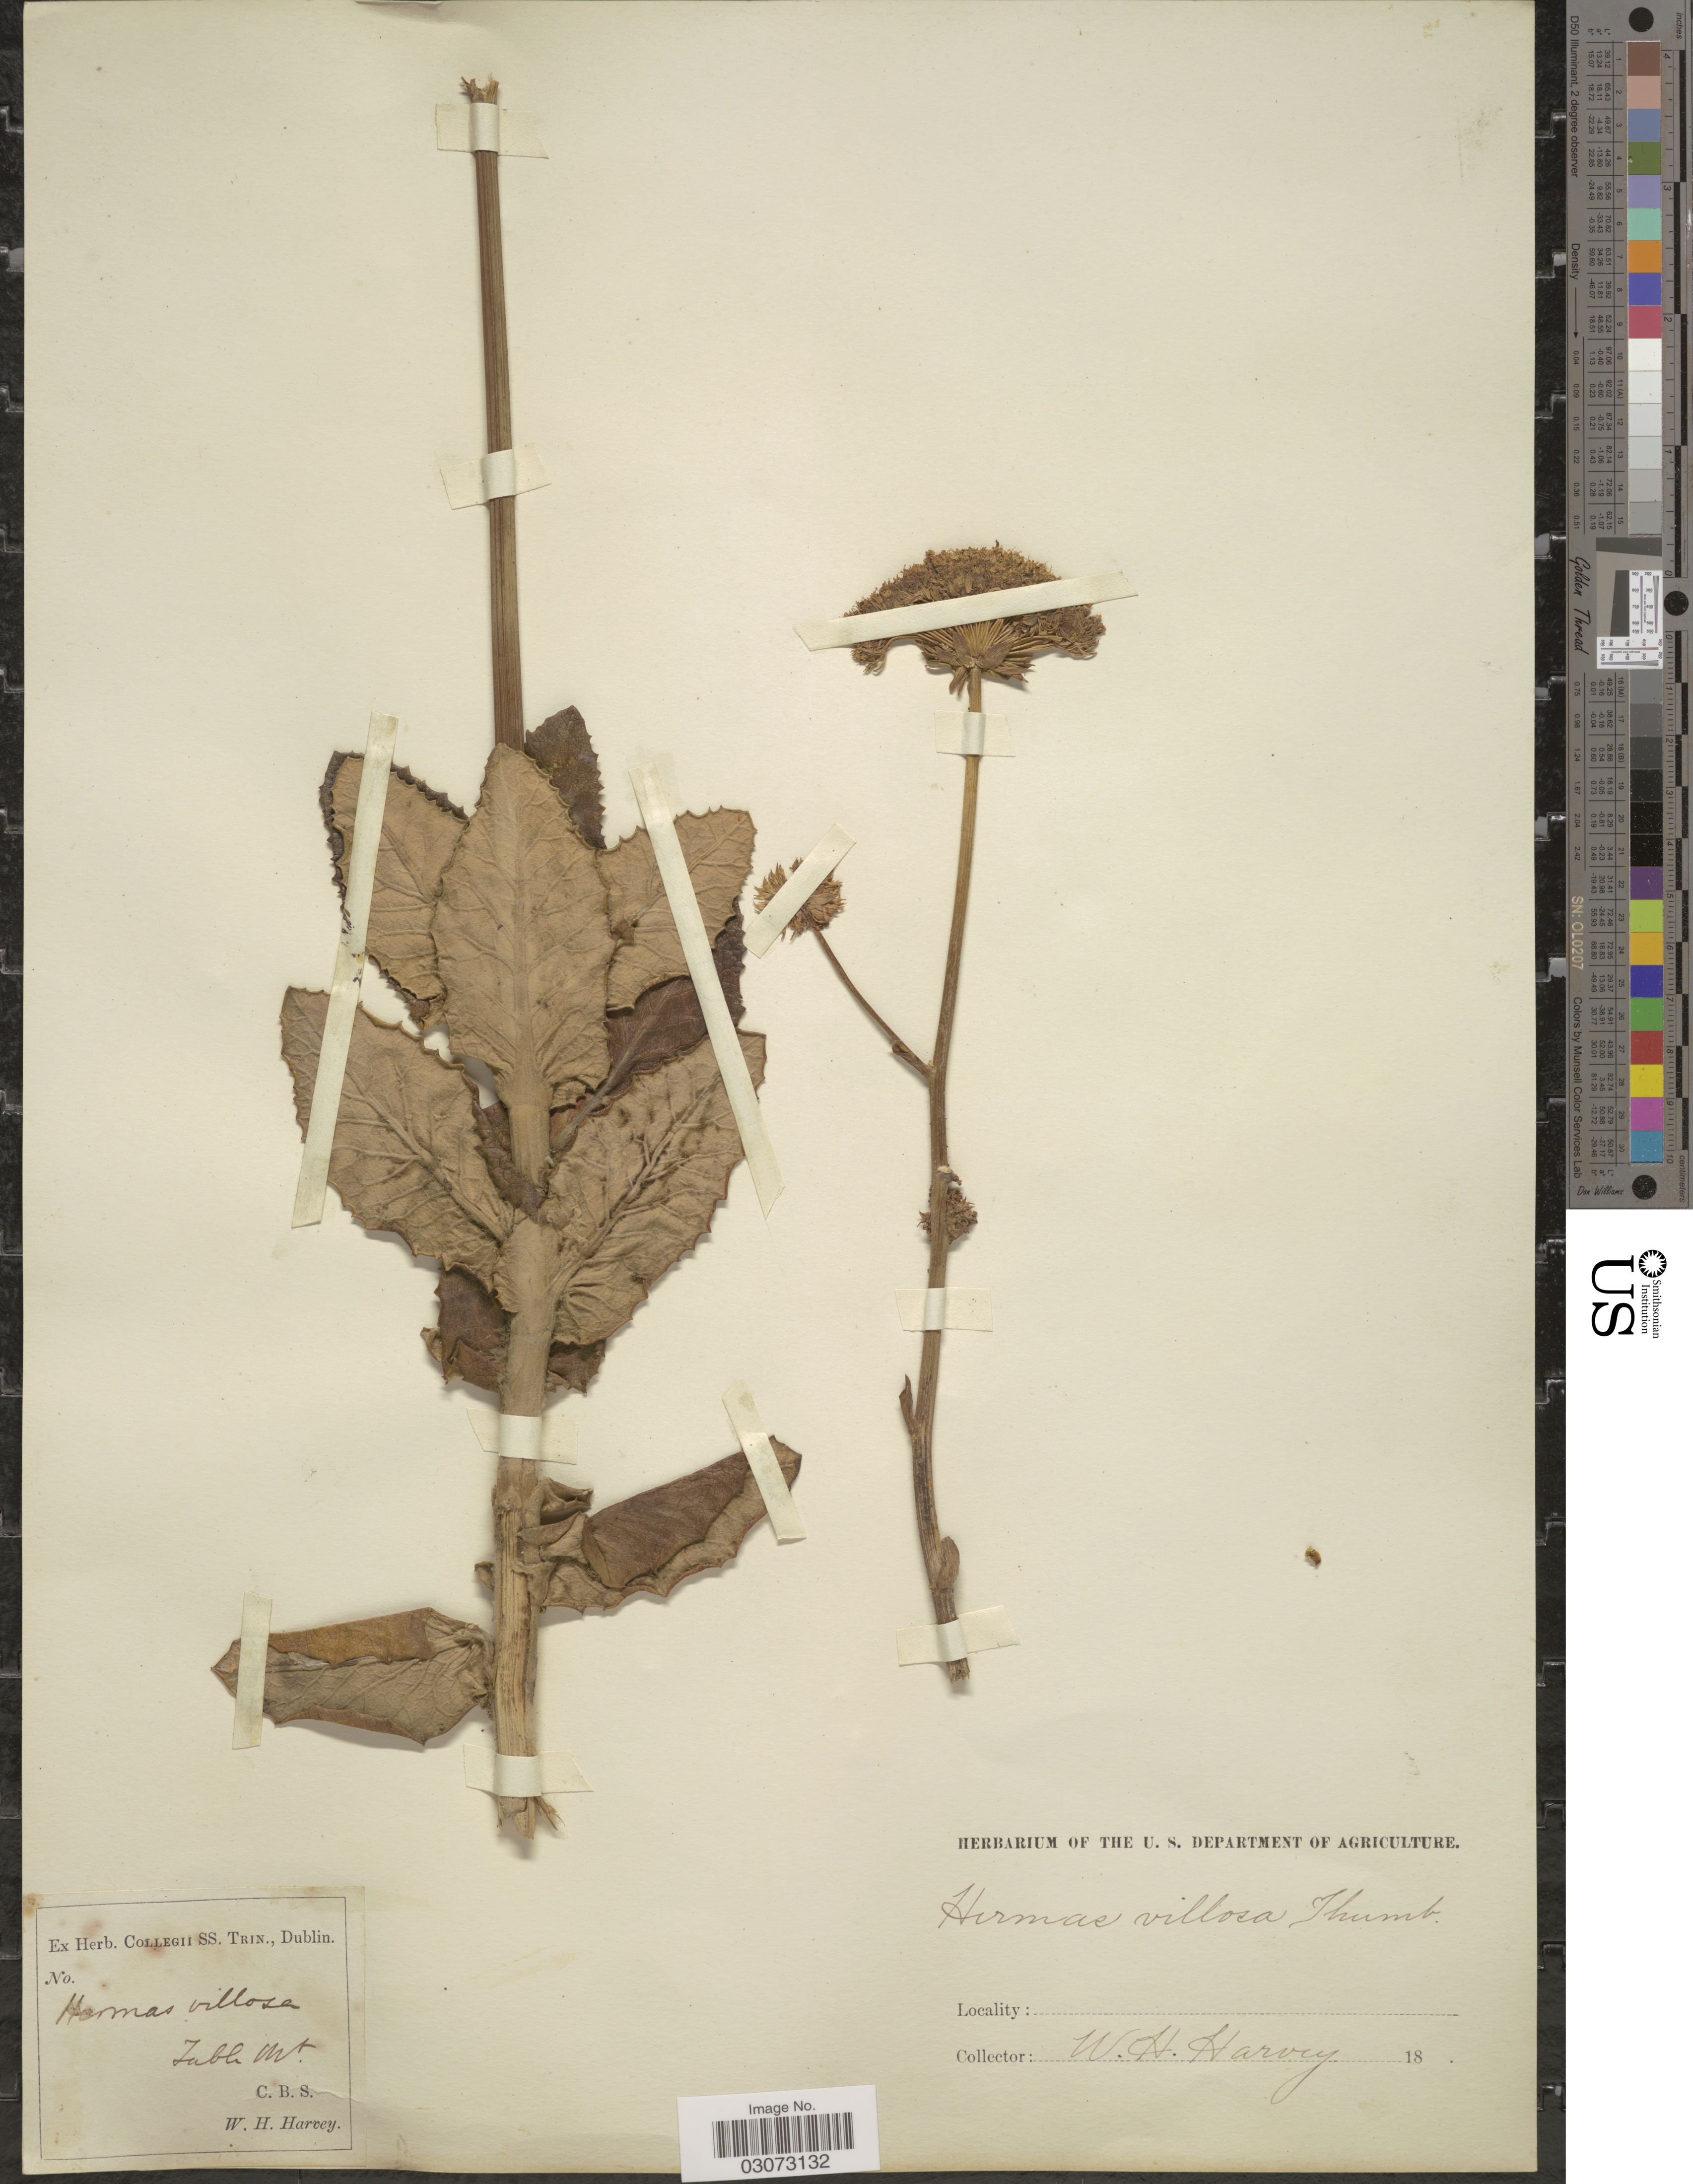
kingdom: Plantae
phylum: Tracheophyta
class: Magnoliopsida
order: Apiales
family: Apiaceae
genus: Hermas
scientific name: Hermas villosa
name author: (L.) Thunb.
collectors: W. Harvey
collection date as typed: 18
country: South Africa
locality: Table Mt.